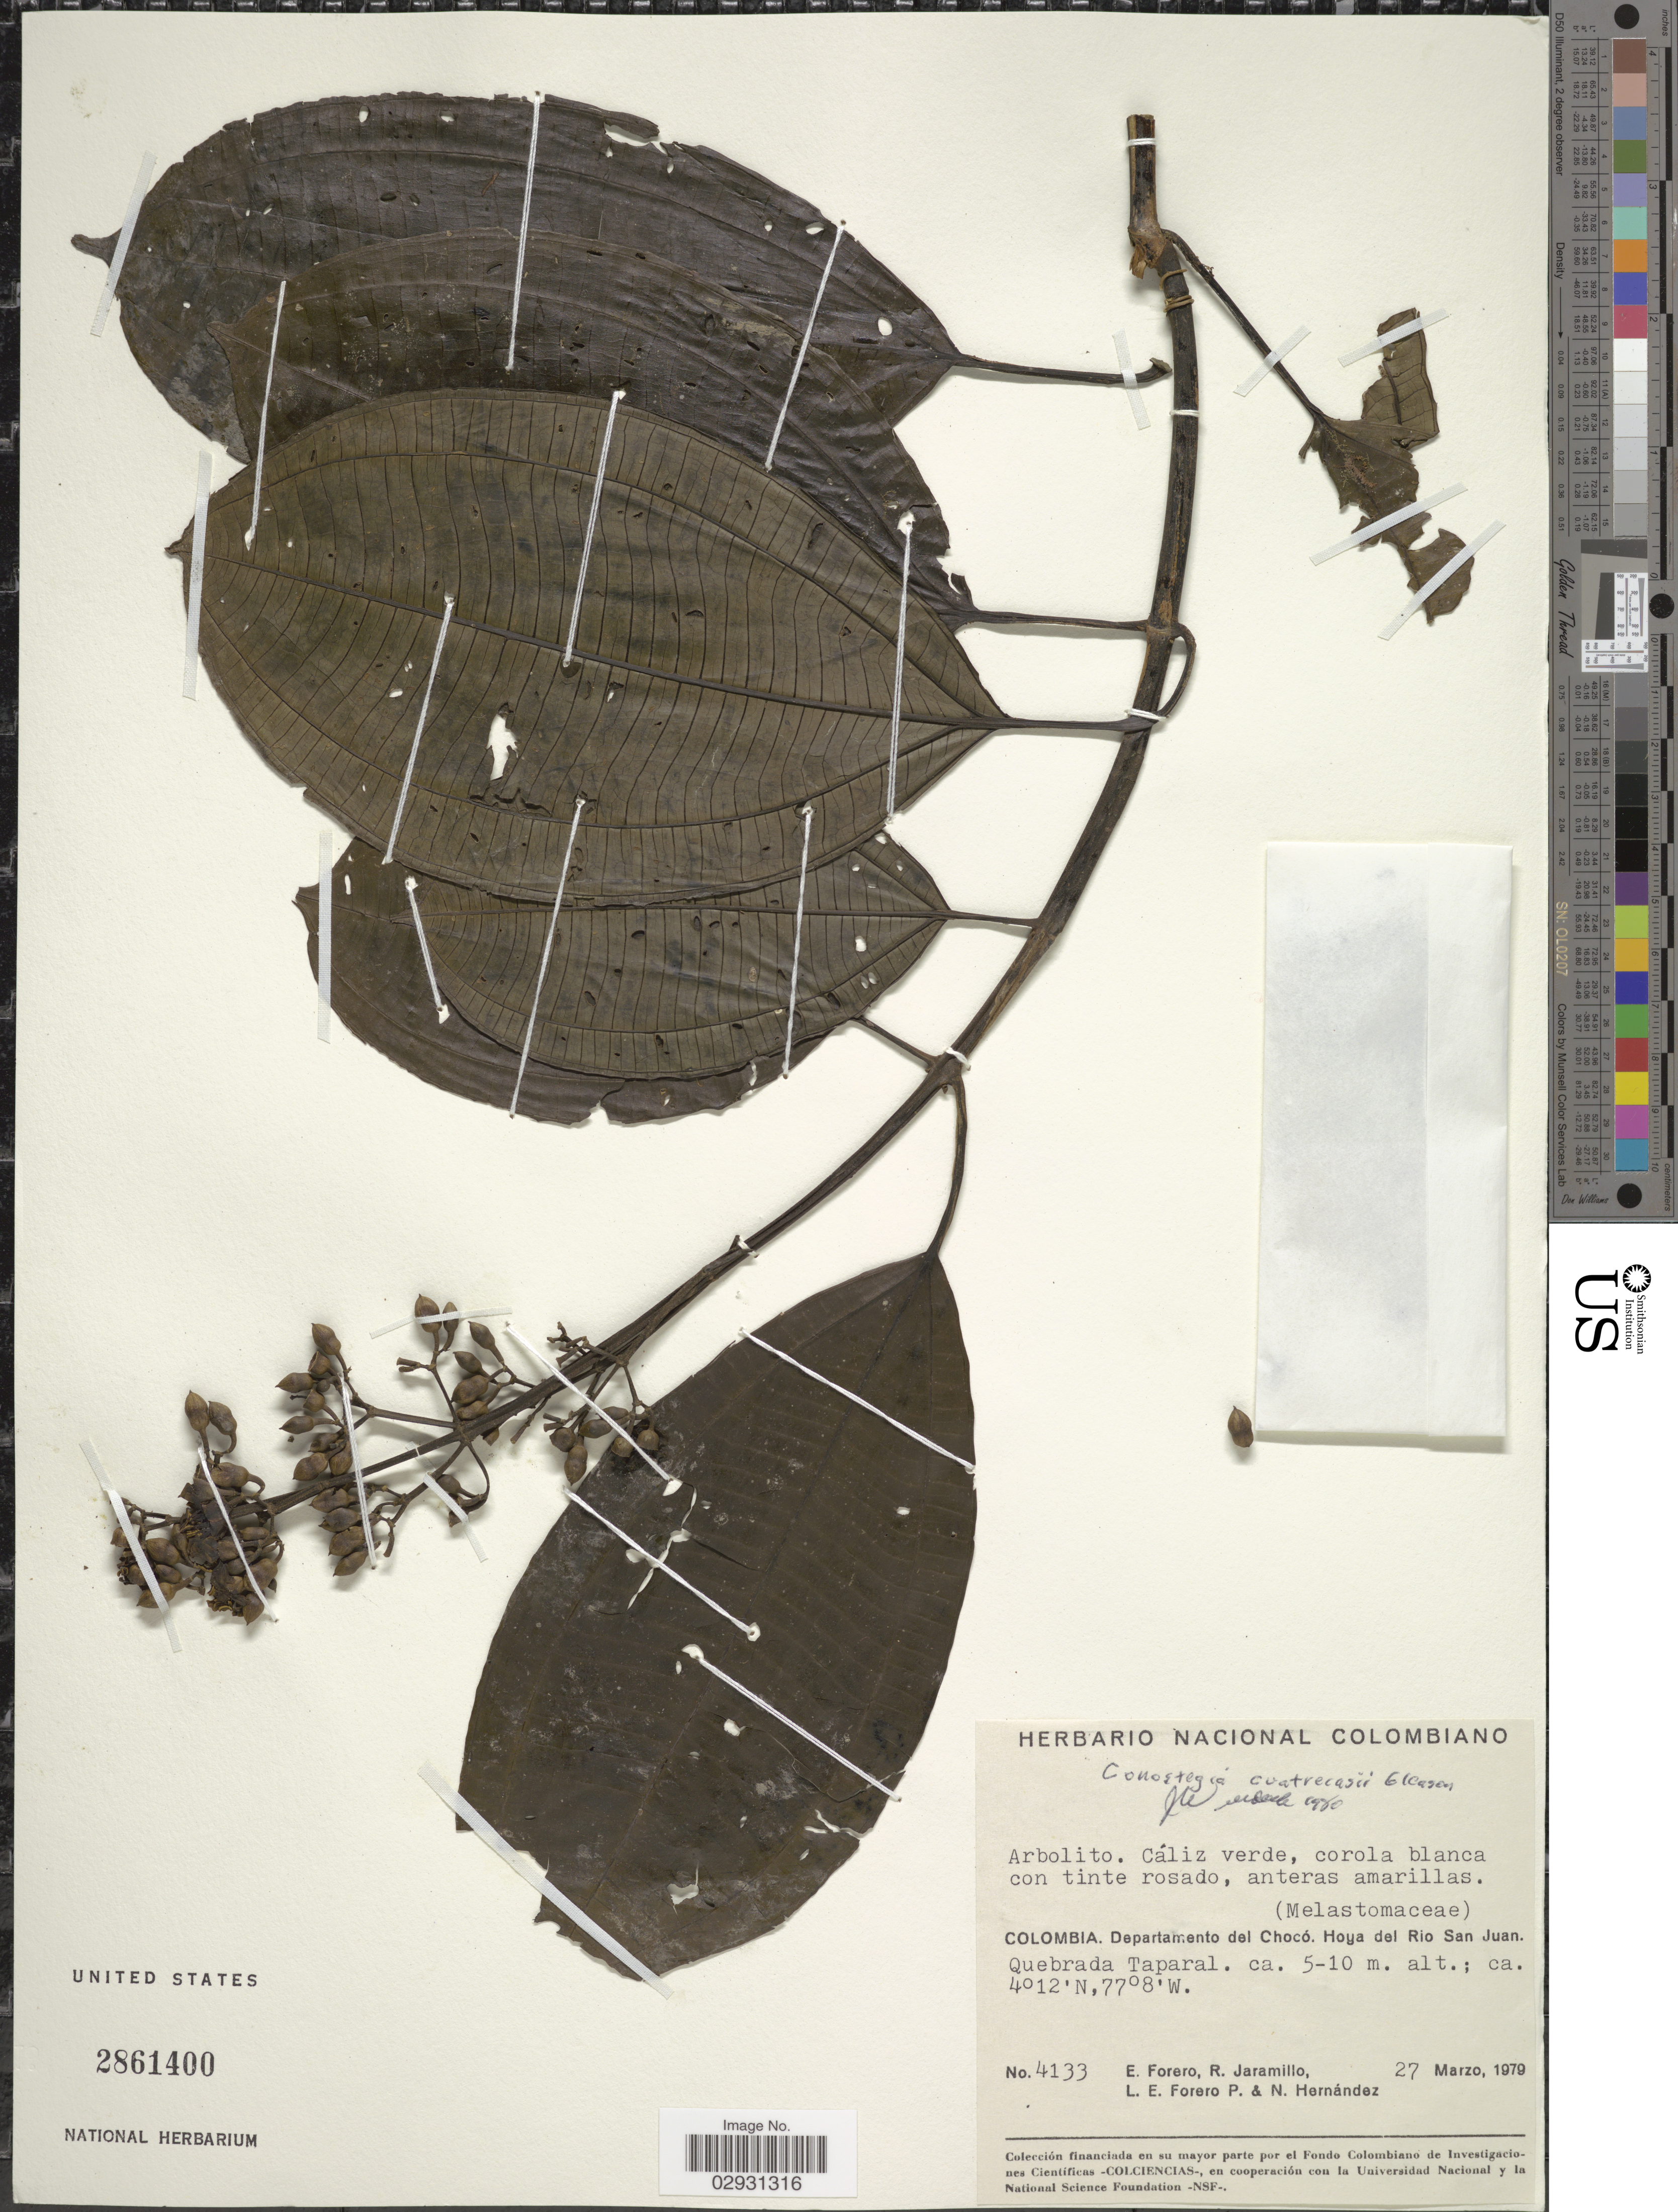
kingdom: Plantae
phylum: Tracheophyta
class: Magnoliopsida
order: Myrtales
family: Melastomataceae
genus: Conostegia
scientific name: Conostegia cuatrecasasii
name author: Gleason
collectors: E. Forero, R. Jaramillo, L. E. Forero & N. Hernandez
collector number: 4133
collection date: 1979-03-27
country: Colombia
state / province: Chocó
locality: Departamento del Chocó. Hoya del Rio San Juan. Quebrada Taparal.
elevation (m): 5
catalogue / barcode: US 2861400